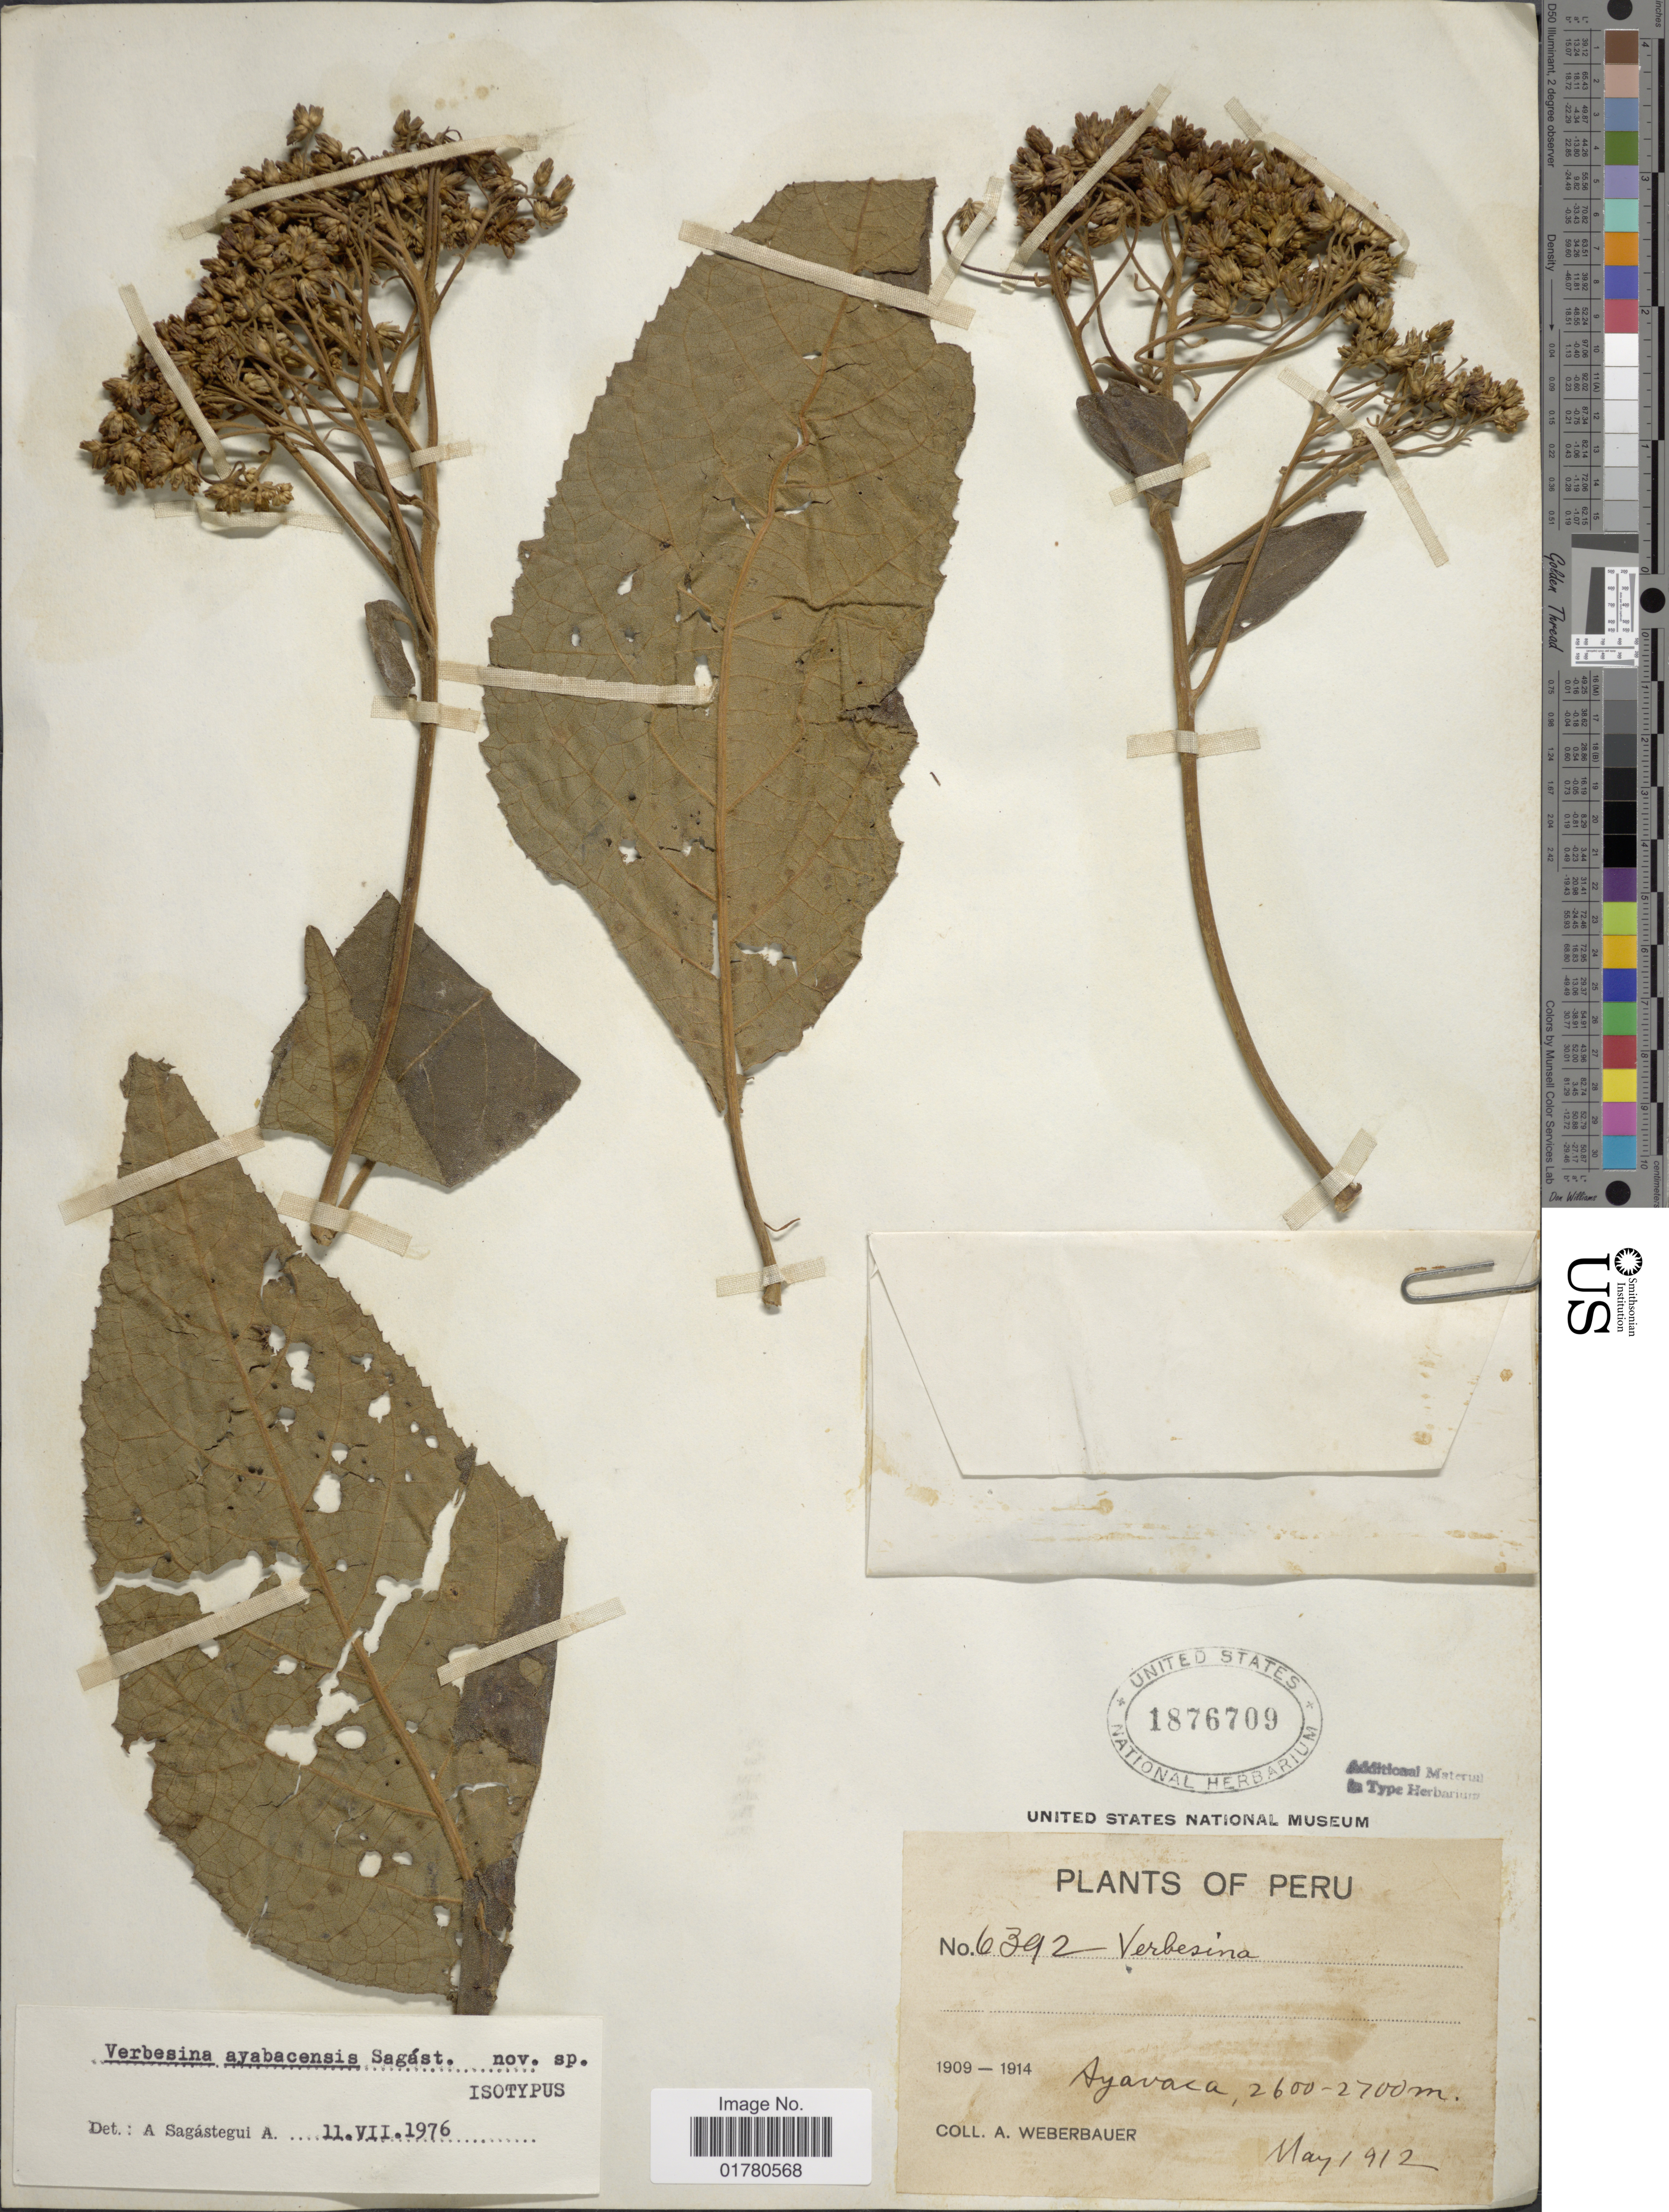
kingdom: Plantae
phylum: Tracheophyta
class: Magnoliopsida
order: Asterales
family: Asteraceae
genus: Verbesina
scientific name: Verbesina ayabacensis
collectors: A. Weberbauer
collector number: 6392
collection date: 1912-05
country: Peru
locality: Ayavaca [Ayabaca]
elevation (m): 2600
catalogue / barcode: US 1876709